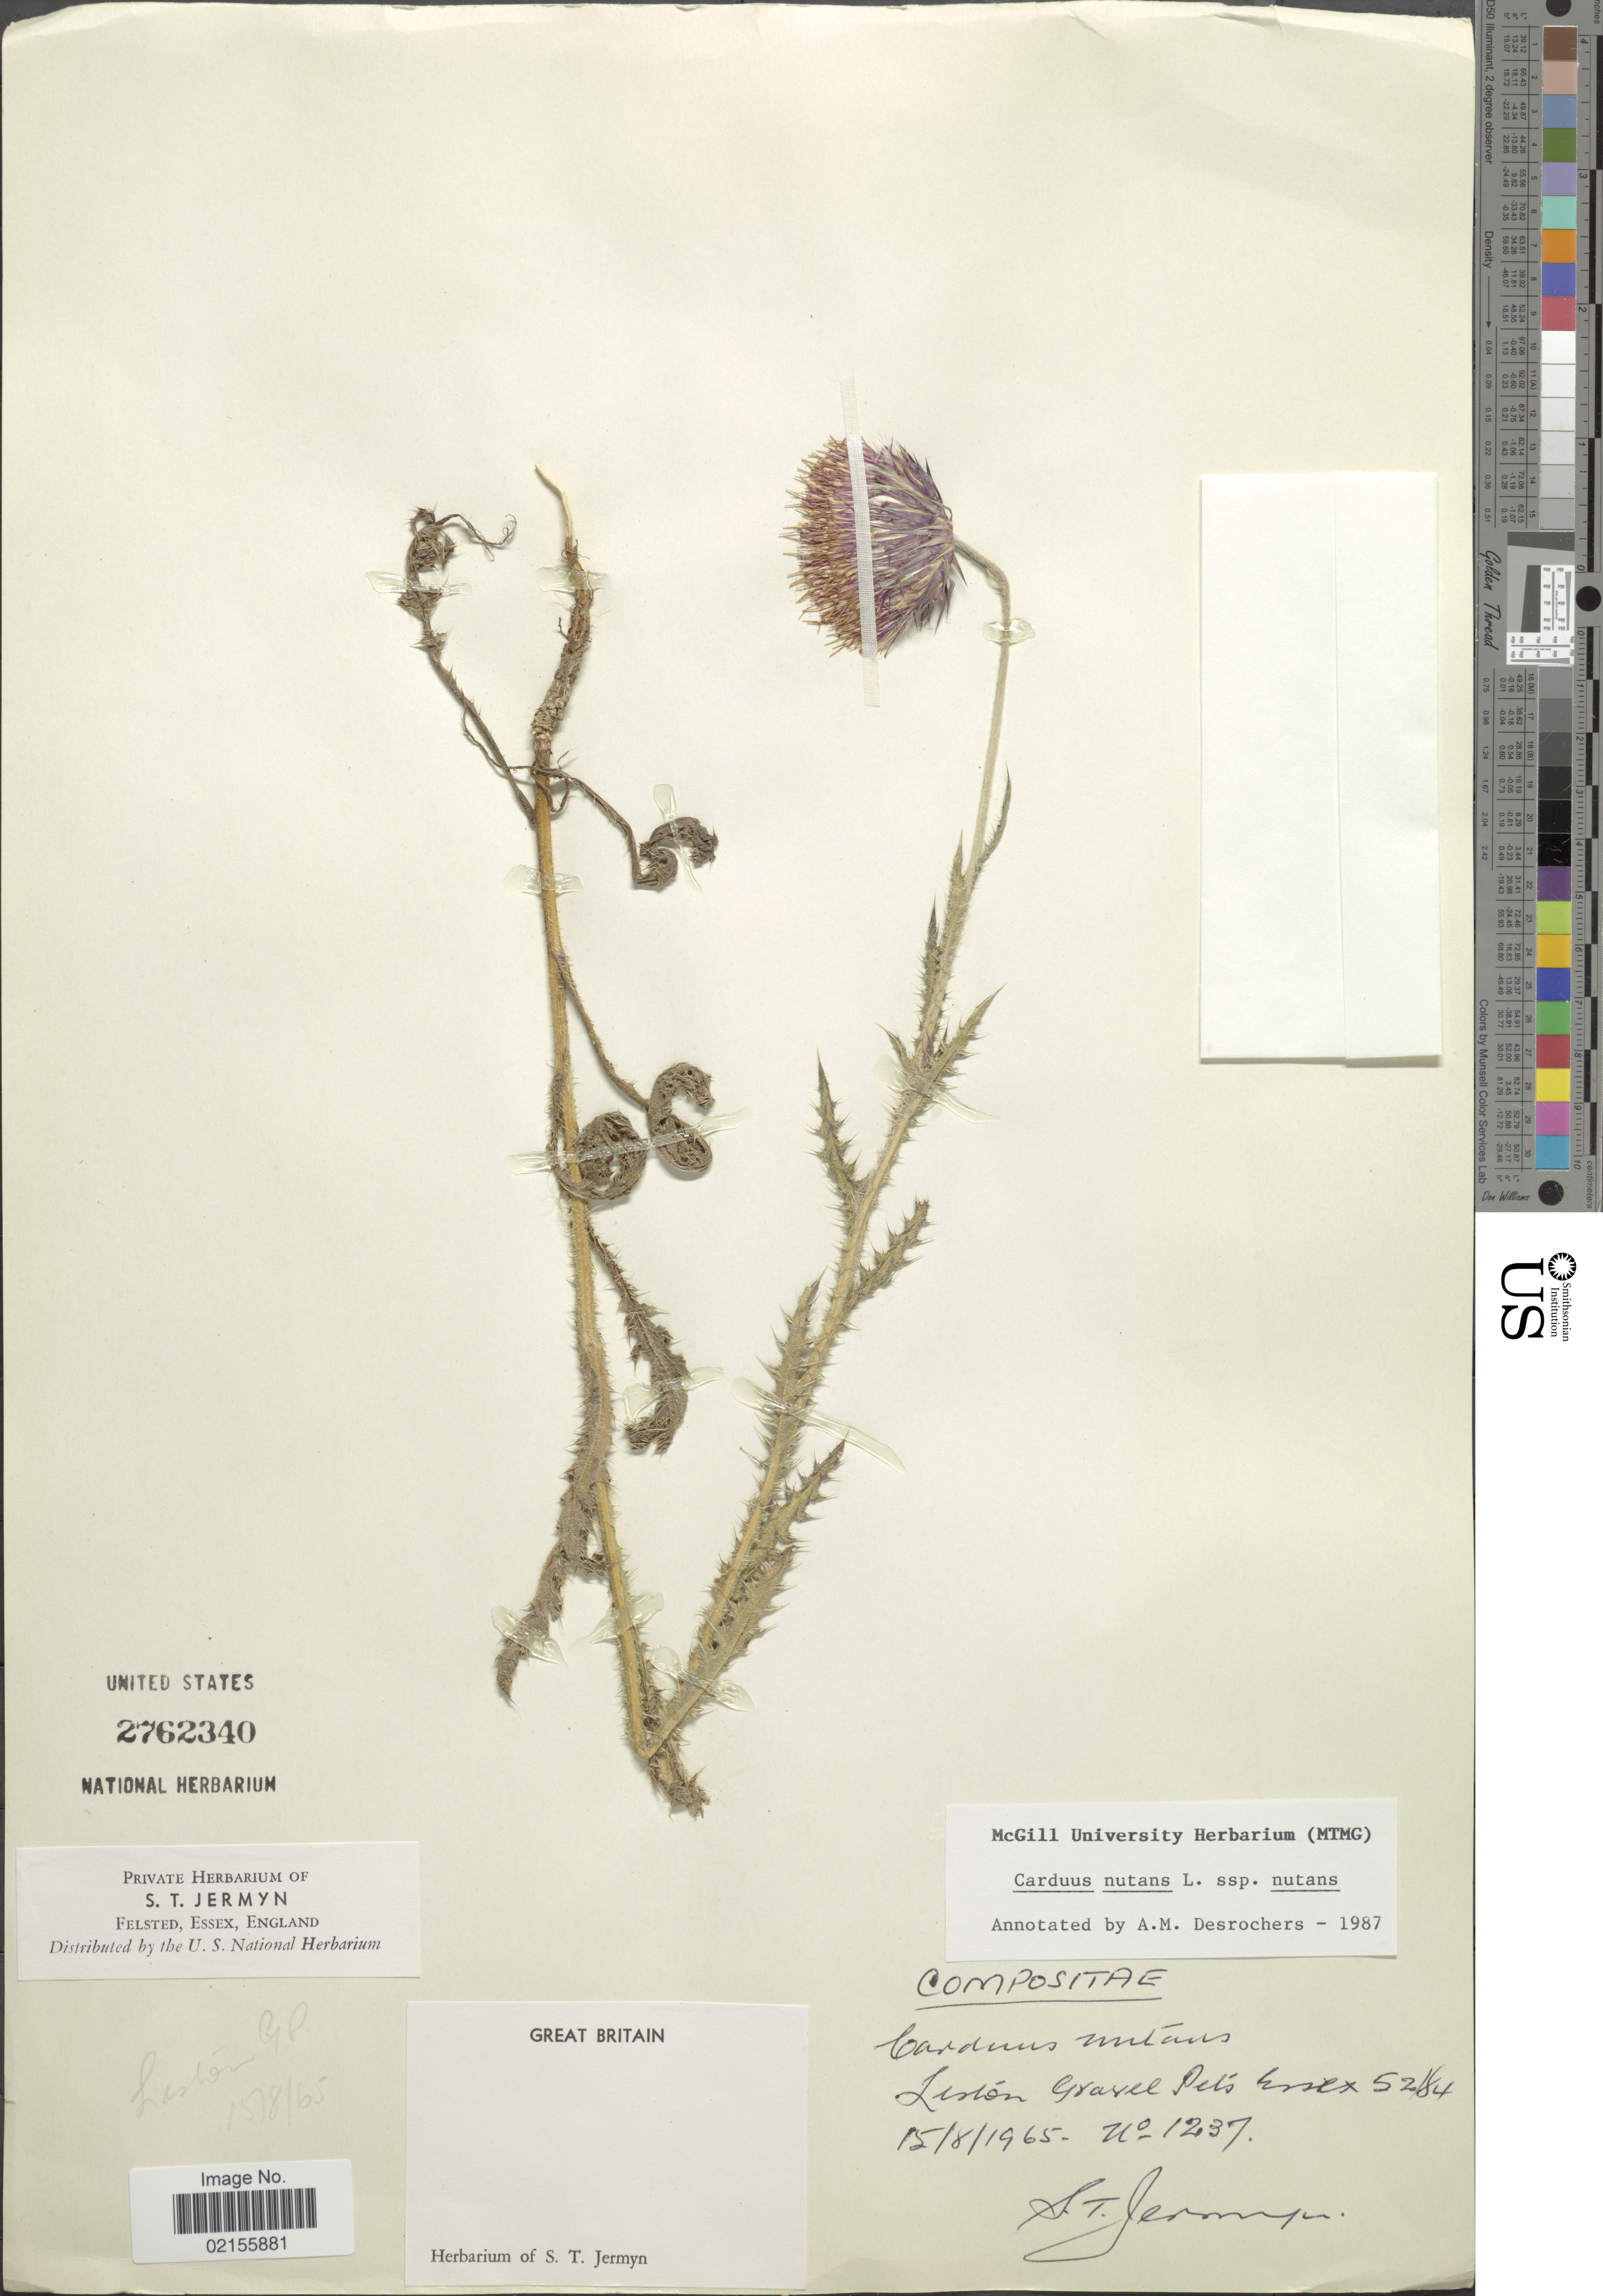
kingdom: Plantae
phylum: Tracheophyta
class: Magnoliopsida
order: Asterales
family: Asteraceae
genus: Carduus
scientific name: Carduus nutans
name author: L.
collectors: S. Jermyn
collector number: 1237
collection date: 1965-08-15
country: United Kingdom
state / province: England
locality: Great Britain, leston Gravel Pets Essex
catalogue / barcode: US 2762340